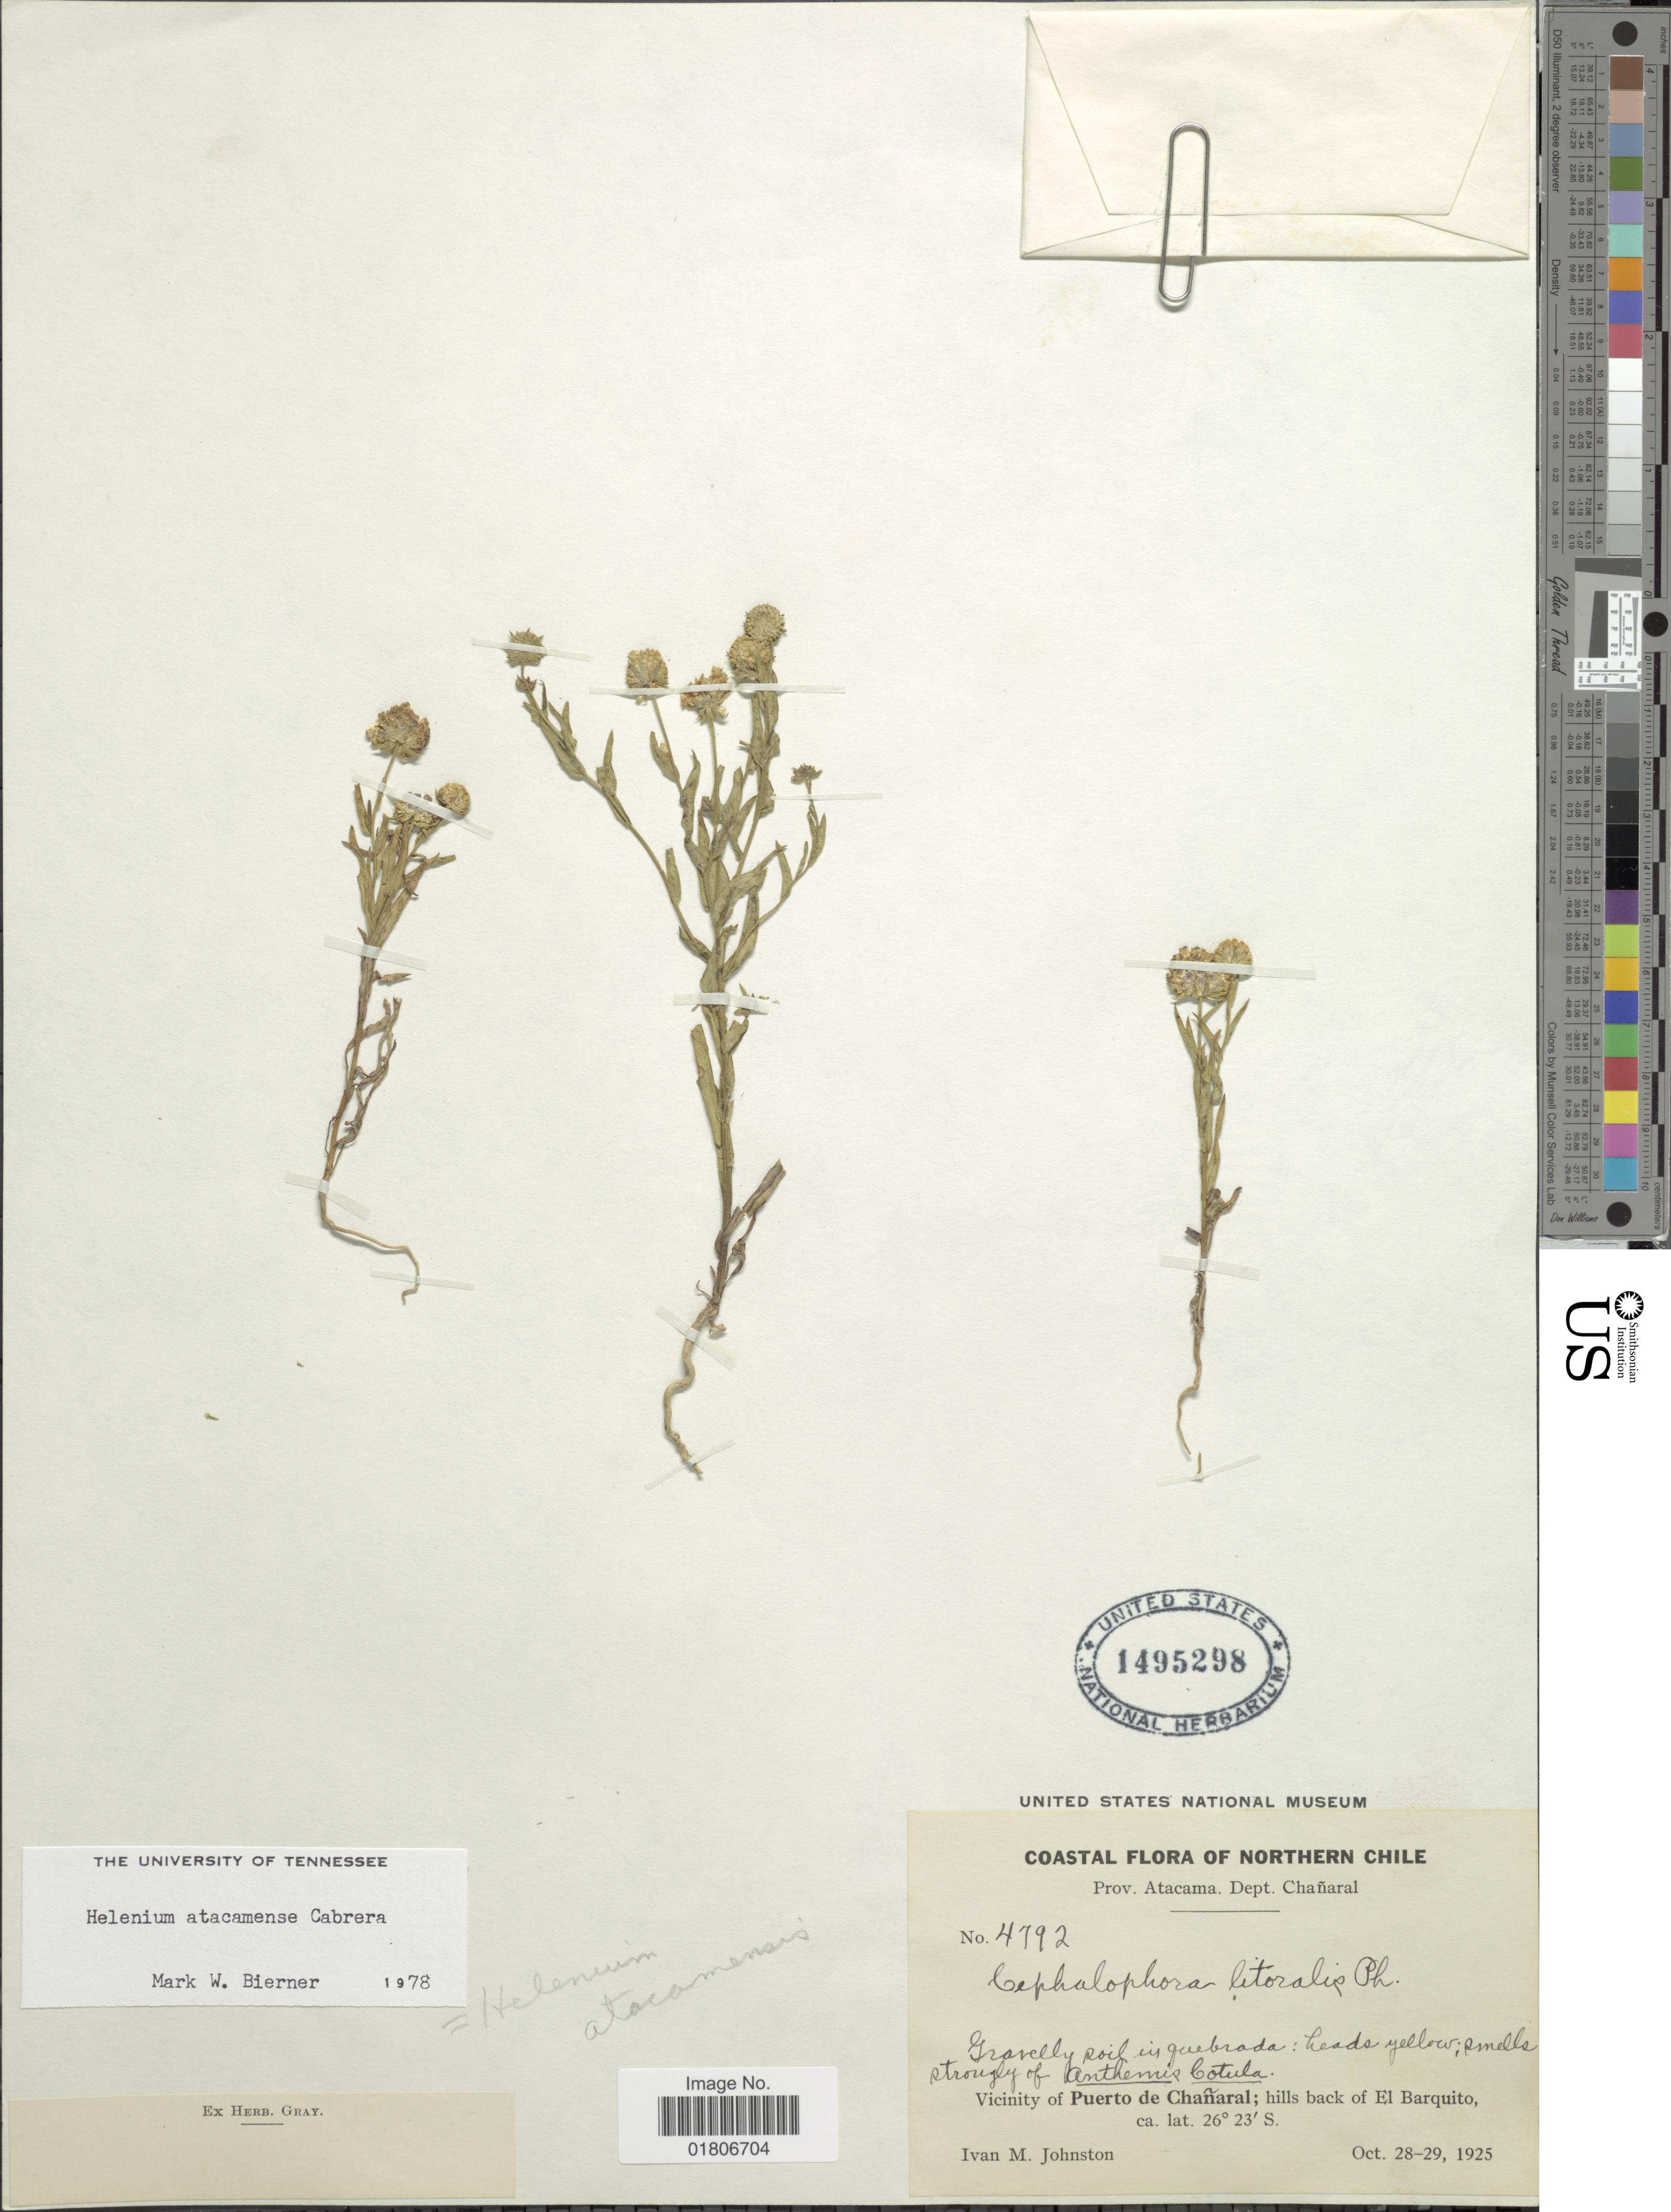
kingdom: Plantae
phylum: Tracheophyta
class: Magnoliopsida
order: Asterales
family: Asteraceae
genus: Helenium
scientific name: Helenium atacamense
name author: Cabrera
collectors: I.M. Johnston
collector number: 4792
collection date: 1925-10-28/1925-10-29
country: Chile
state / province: Atacama (III)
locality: Dept. Chañaral. Vicinity of Puerto de Chañaral; hills back of El Barquito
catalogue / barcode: US 1495298